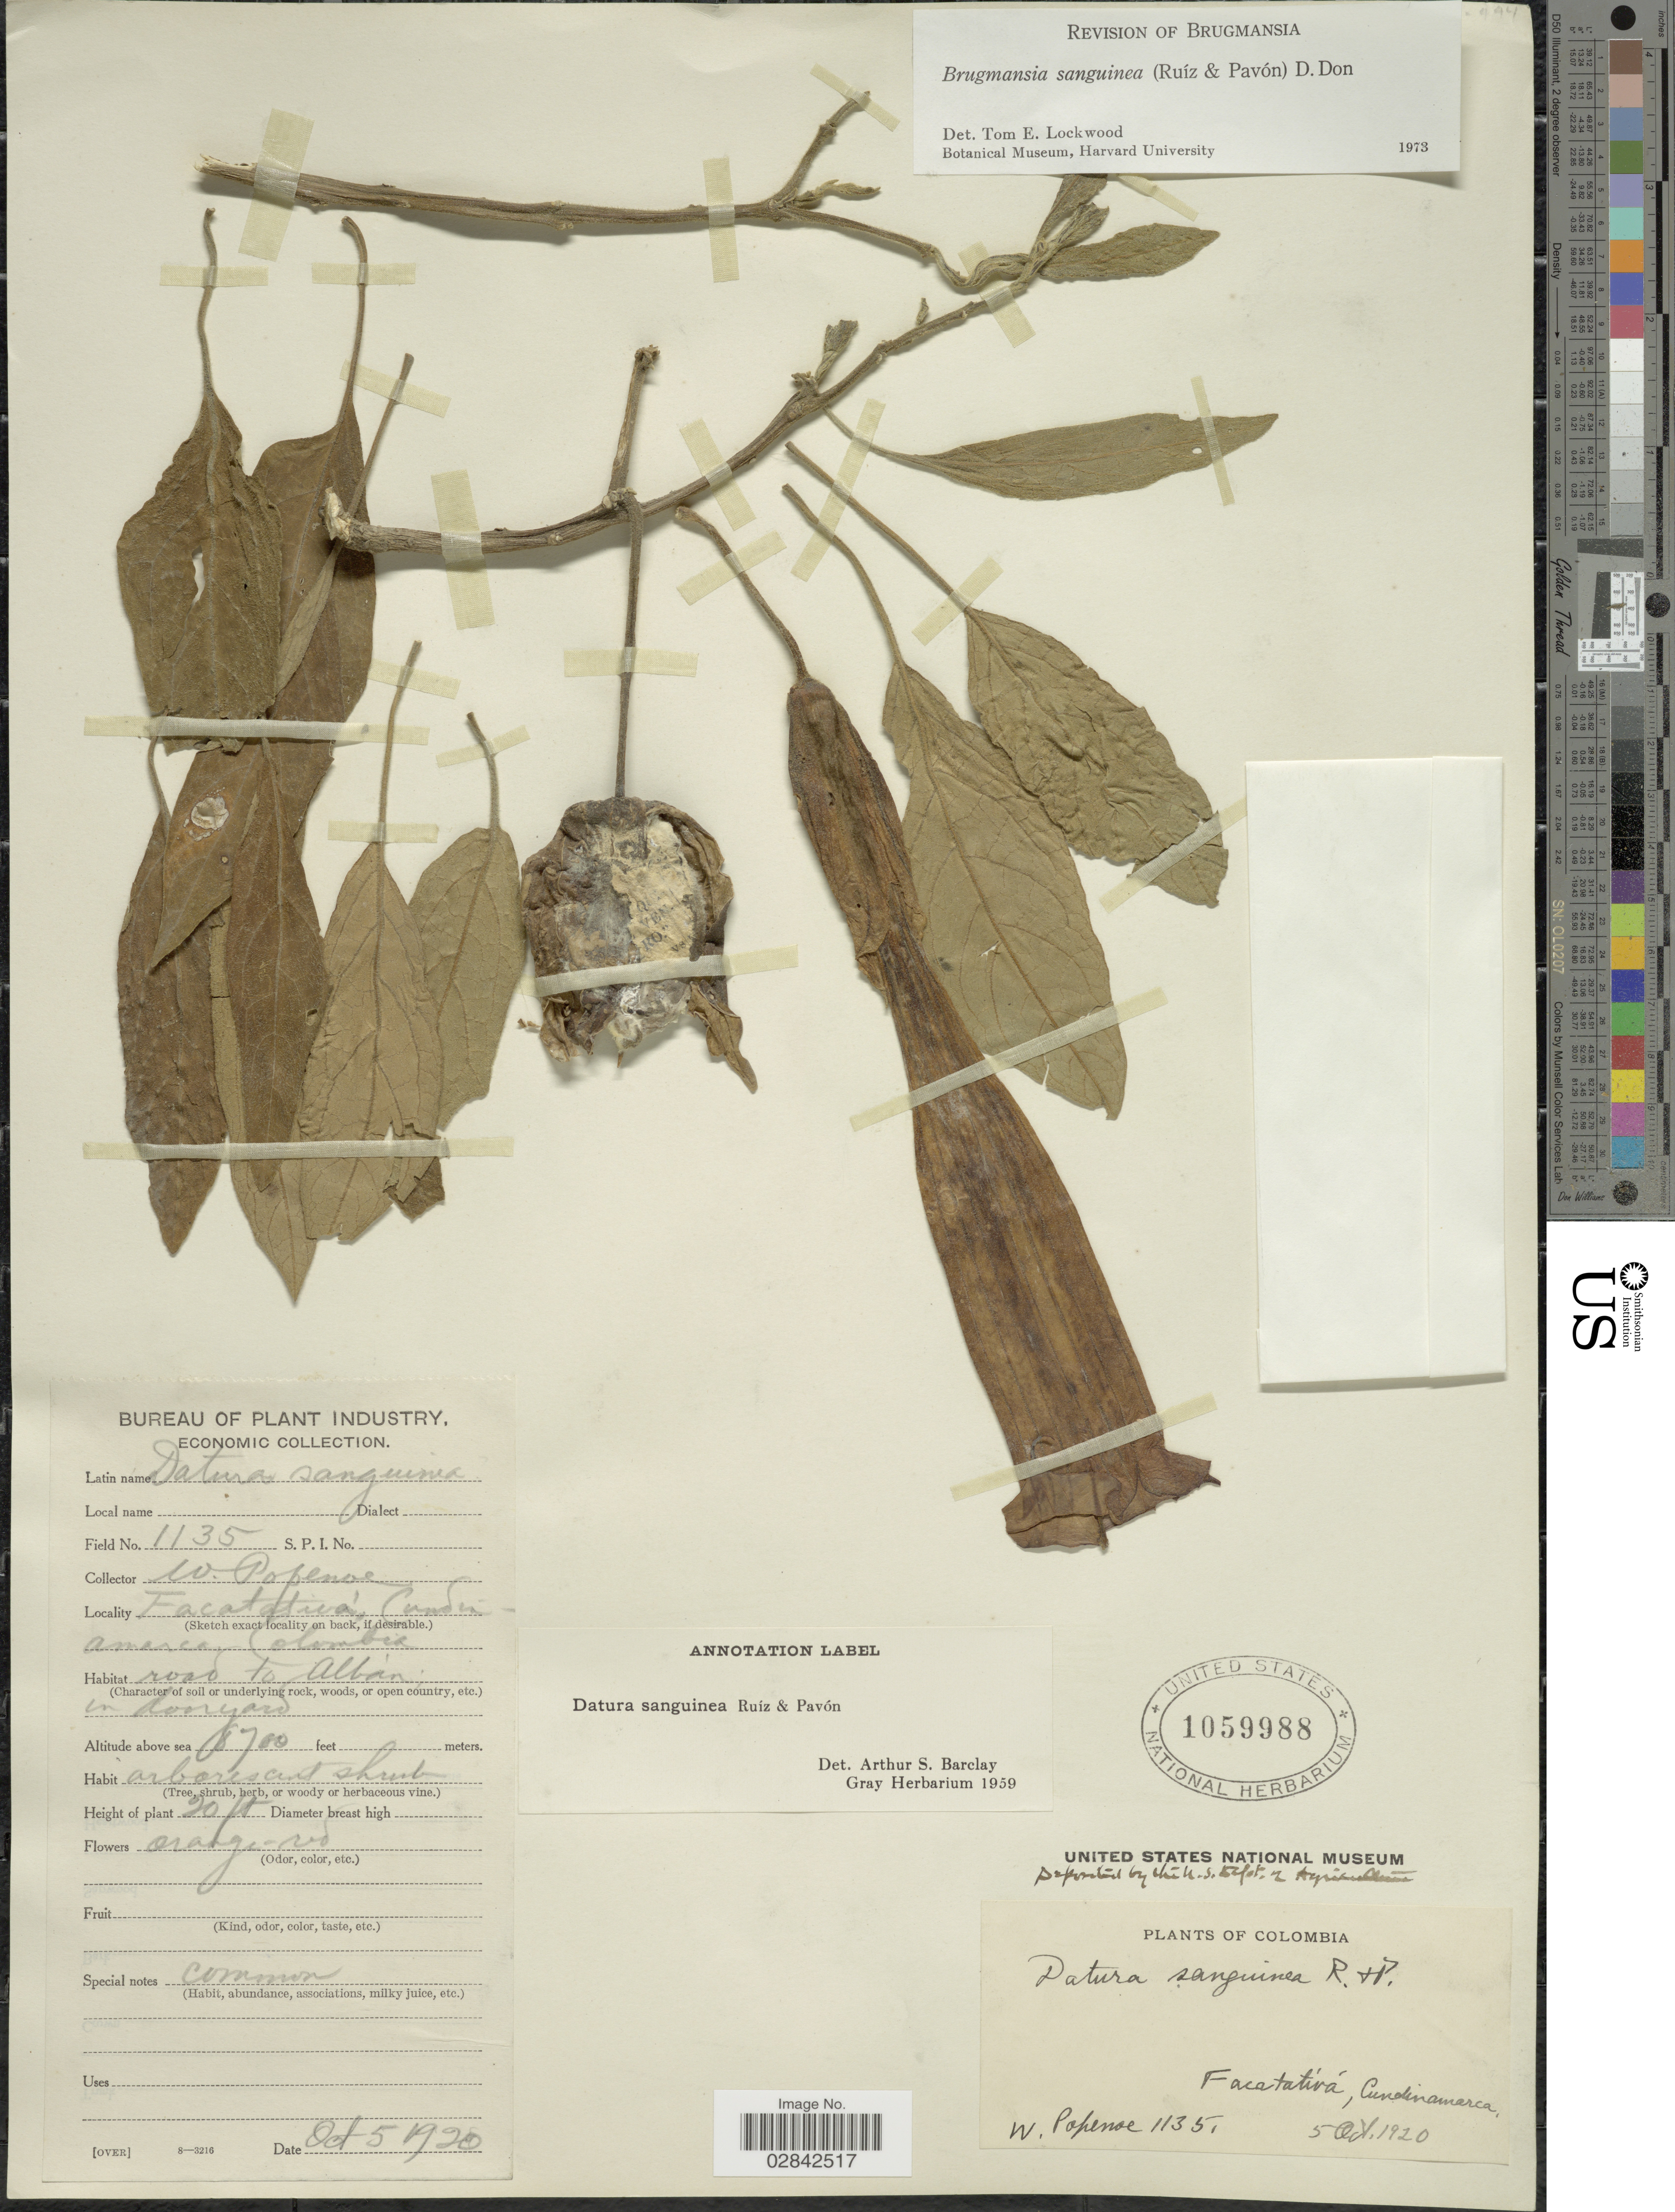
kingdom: Plantae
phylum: Tracheophyta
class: Magnoliopsida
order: Solanales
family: Solanaceae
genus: Brugmansia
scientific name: Brugmansia sanguinea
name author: (Ruiz & Pav.) D. Don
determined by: Lockwood, T. E.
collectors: W. Popenoe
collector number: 1135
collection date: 1920-10-05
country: Colombia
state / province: Cundinamarca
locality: Facatativá, road to Albán in dooryard.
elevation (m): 2652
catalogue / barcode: US 1059988